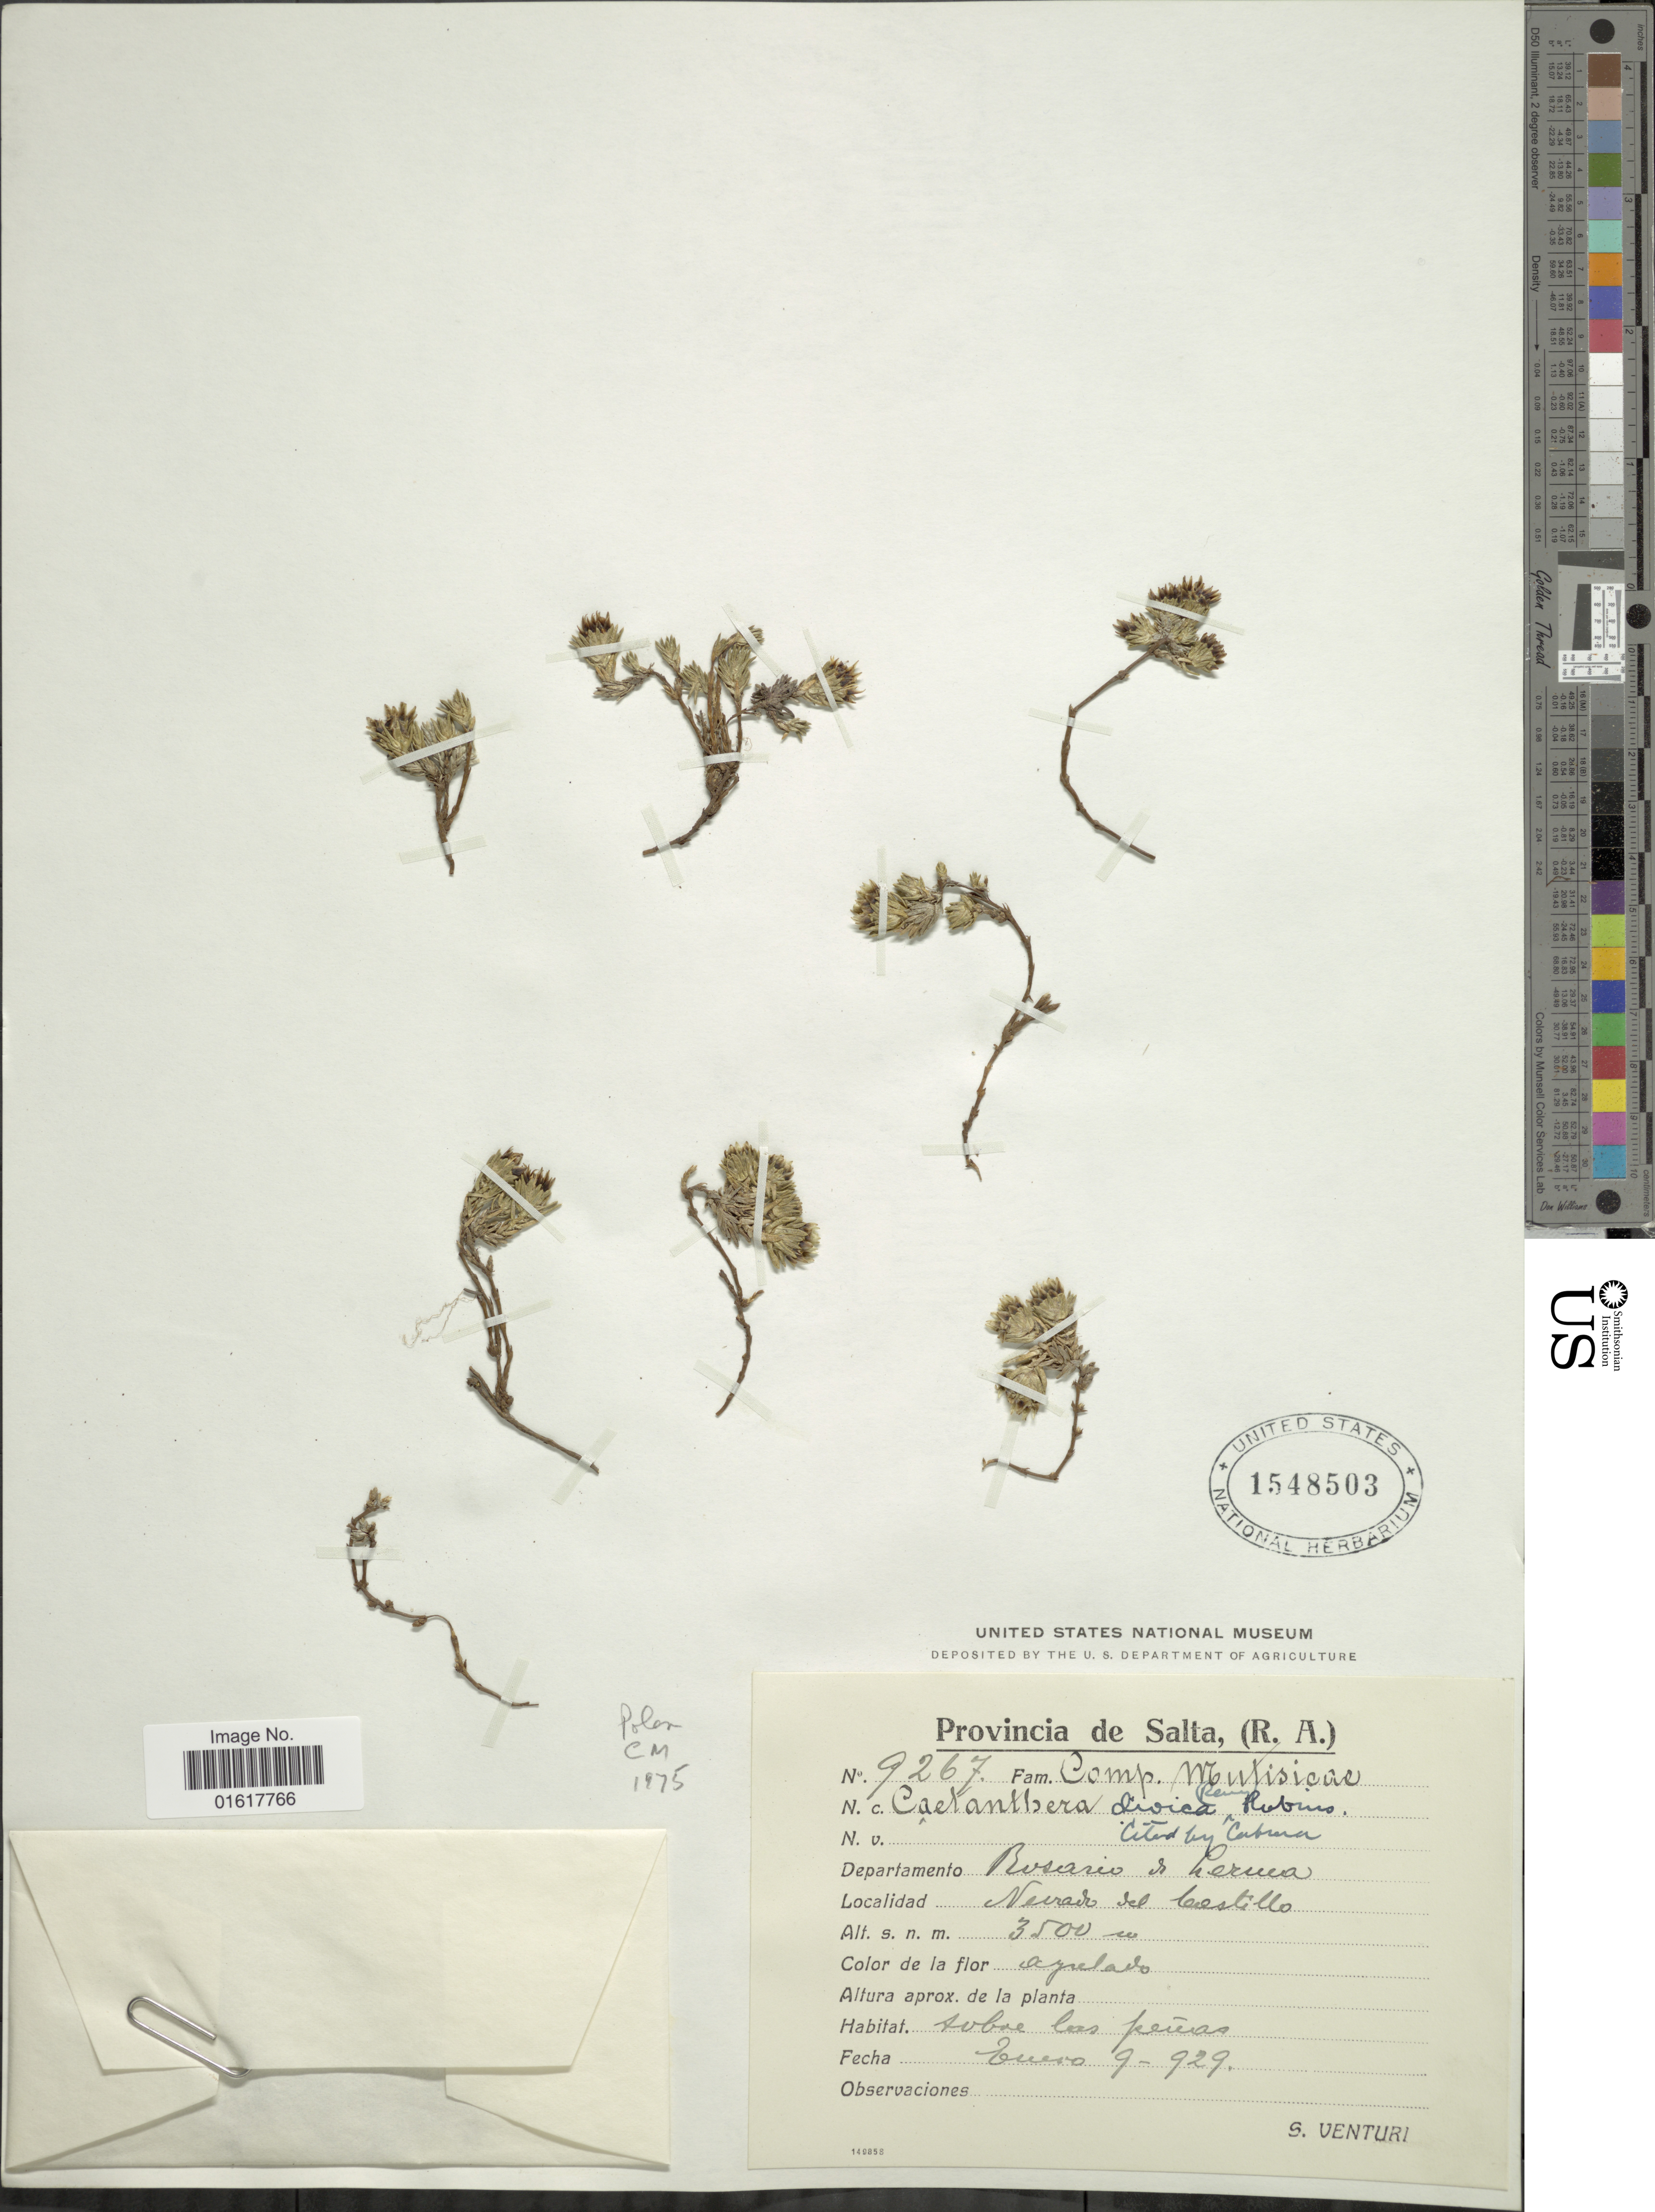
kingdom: Plantae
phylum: Tracheophyta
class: Magnoliopsida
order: Asterales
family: Asteraceae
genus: Chaetanthera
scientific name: Chaetanthera dioica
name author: (J. Rémy) B.L. Rob.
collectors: S. Venturi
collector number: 9267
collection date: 1929-01-09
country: Argentina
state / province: Salta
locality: Departamento Rosario de Leruva. Nevado del Castillo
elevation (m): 3500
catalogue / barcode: US 1548503